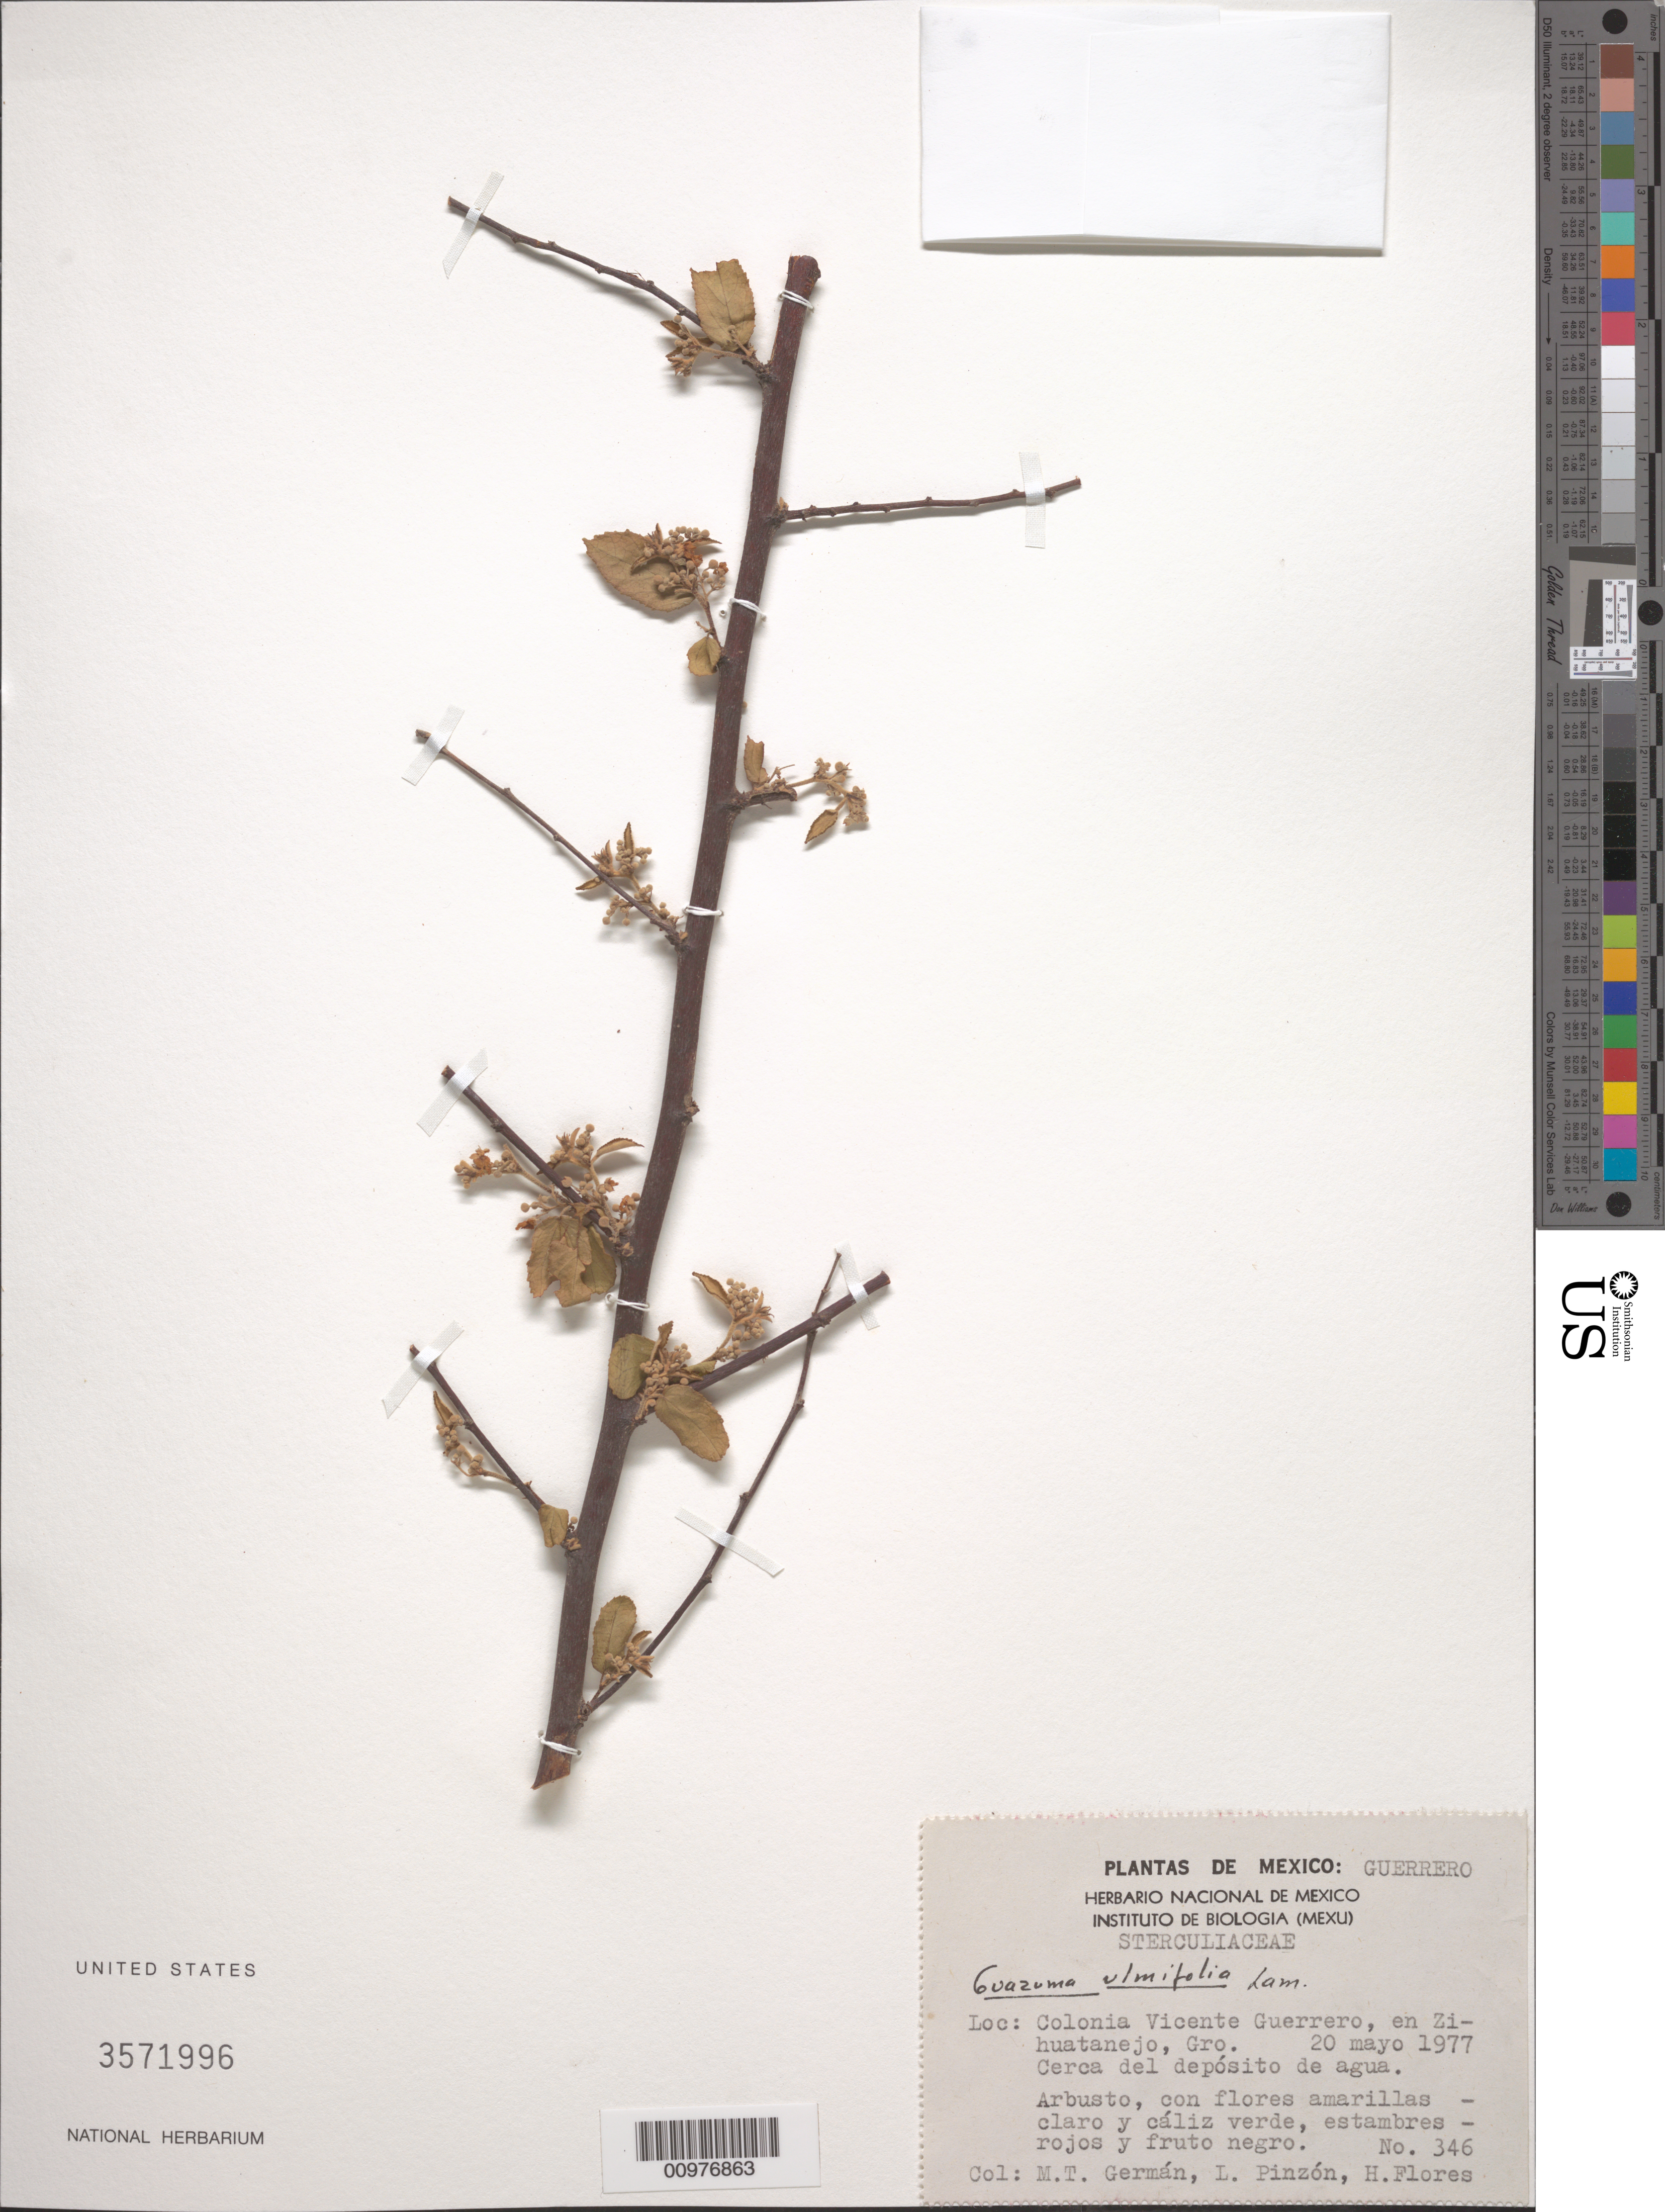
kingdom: Plantae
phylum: Tracheophyta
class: Magnoliopsida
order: Malvales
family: Malvaceae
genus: Guazuma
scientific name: Guazuma ulmifolia var. ulmifolia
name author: Lam.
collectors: M. T. Germán et al.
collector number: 346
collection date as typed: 20 mayo 1977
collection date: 1977-05-20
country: Mexico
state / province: Guerrero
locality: Colonia Vicente Guerrero, en Zihautanejo, Gro.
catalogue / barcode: US 3571996